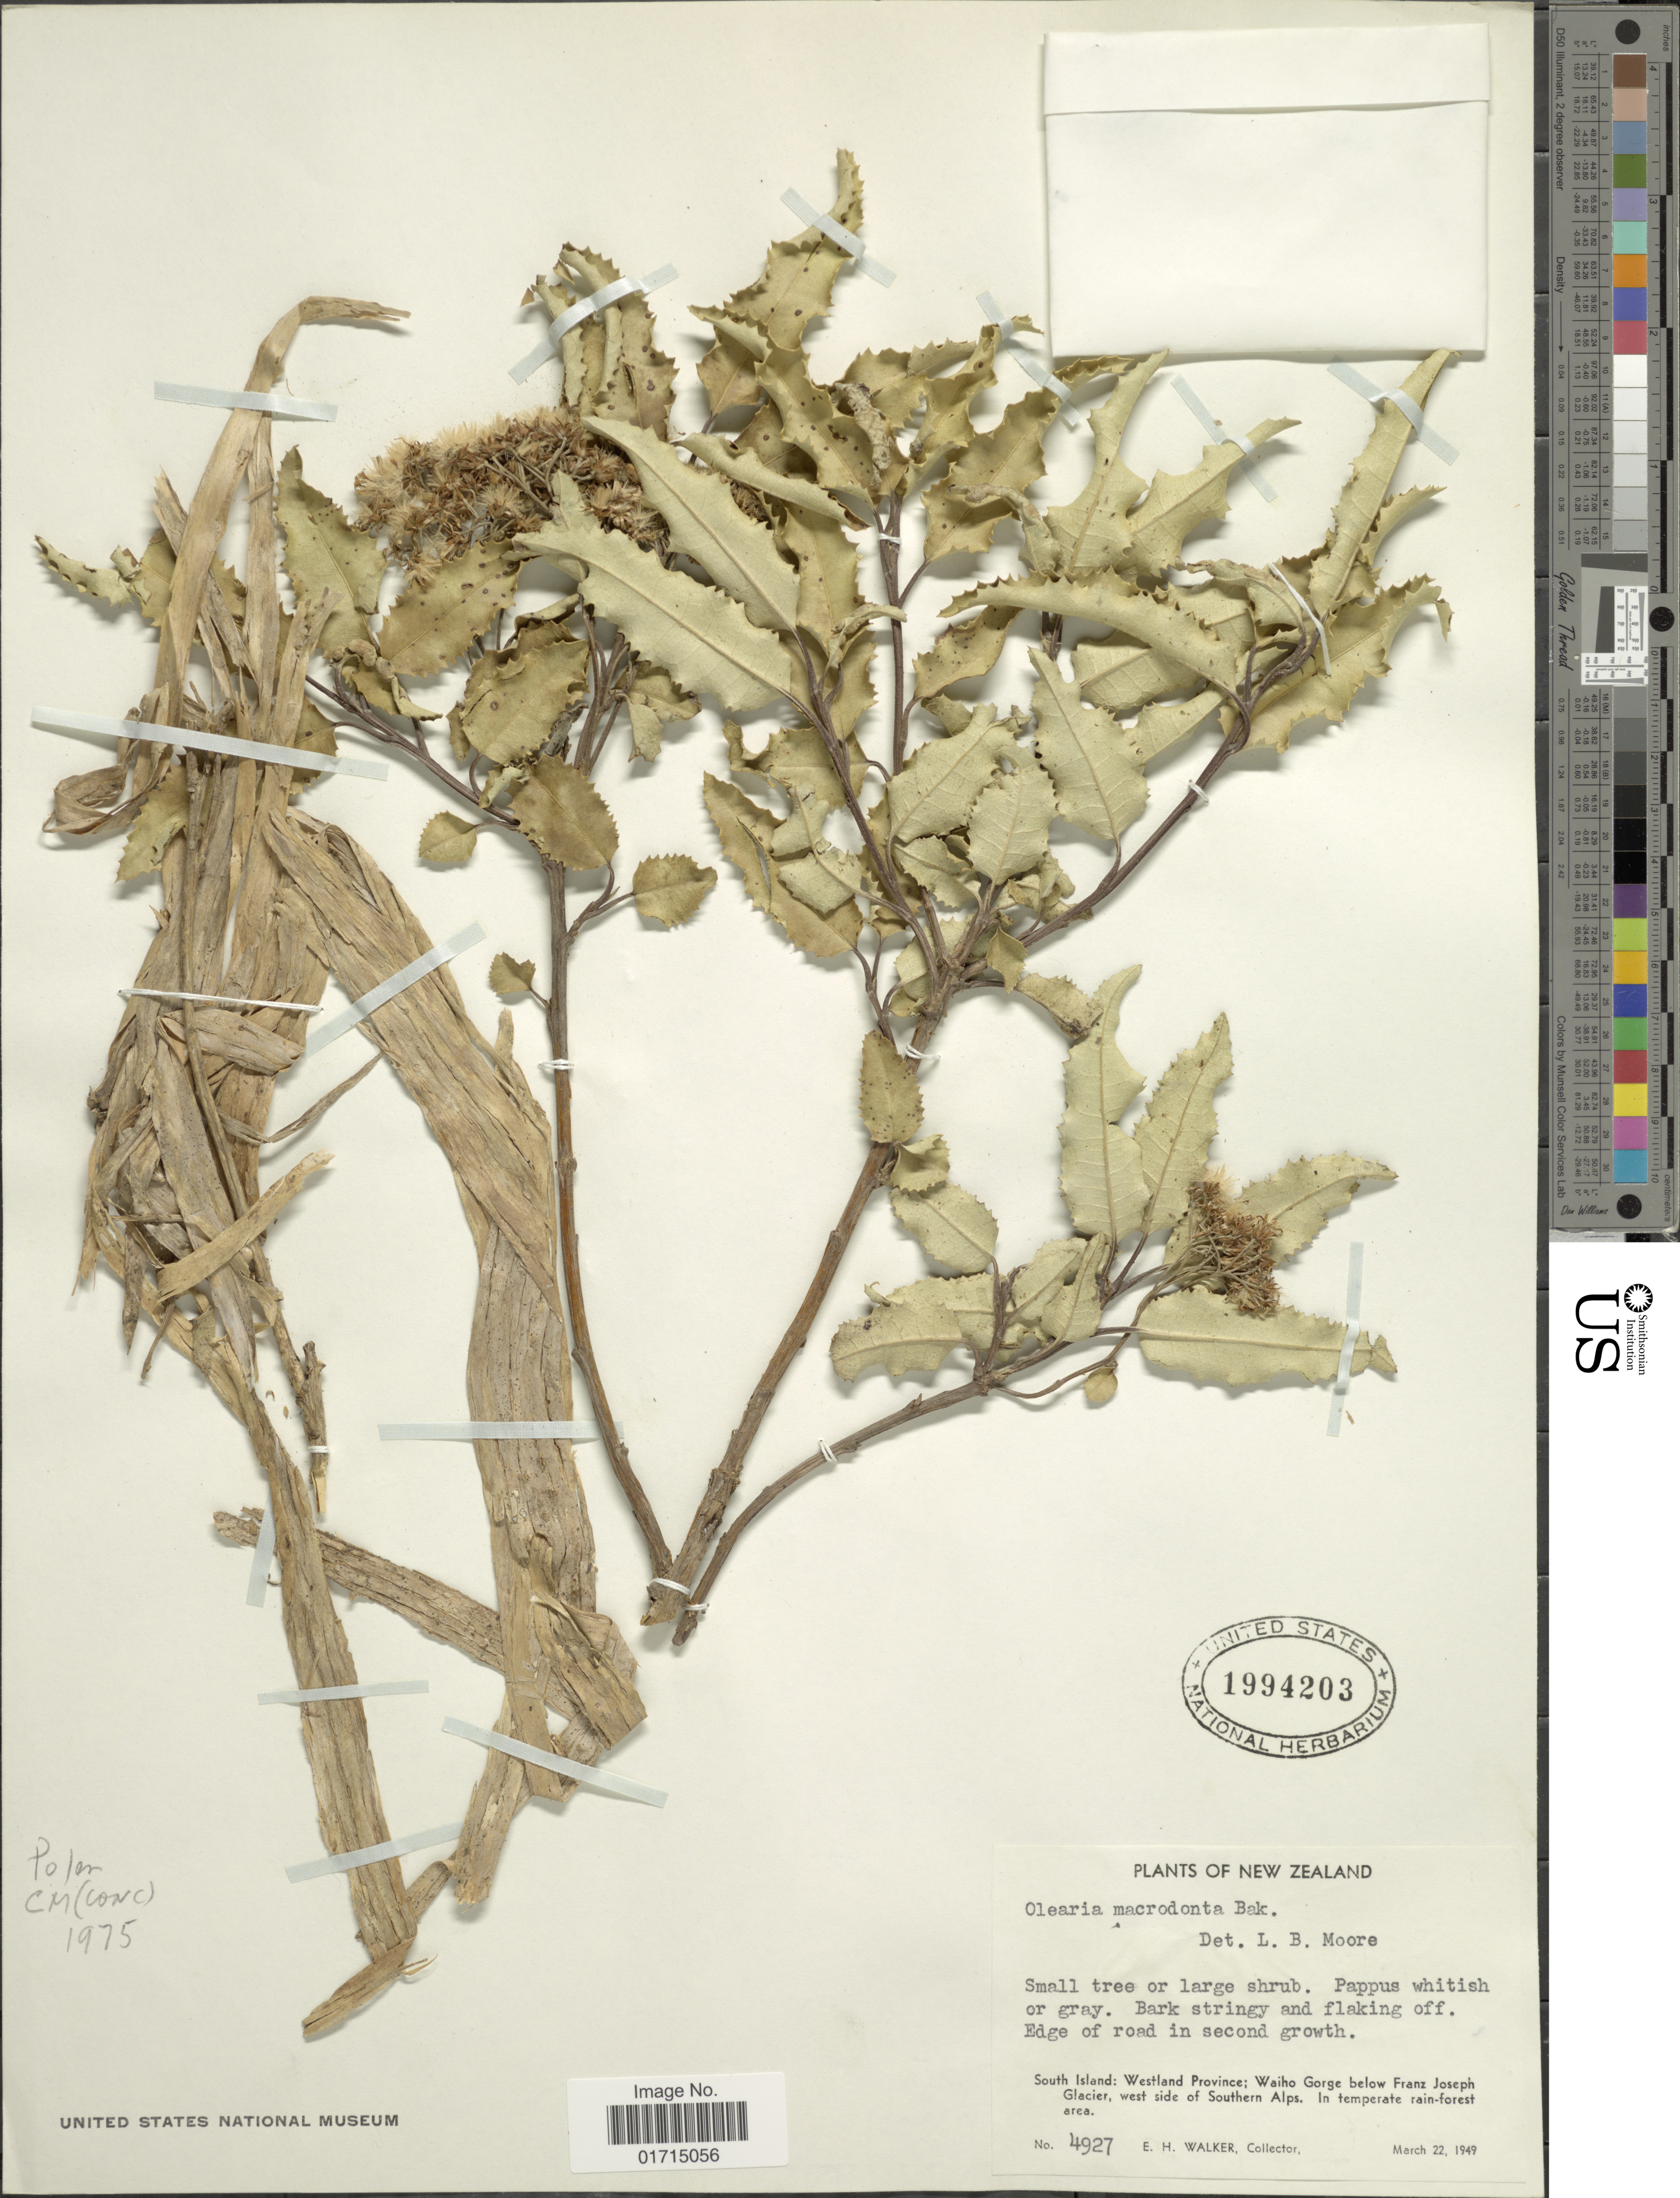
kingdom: Plantae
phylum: Tracheophyta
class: Magnoliopsida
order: Asterales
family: Asteraceae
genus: Olearia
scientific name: Olearia macrodonta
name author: Baker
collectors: E. H. Walker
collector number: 4927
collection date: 1949-03-22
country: New Zealand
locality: New Zealand. South Island: Westland Province; Waiho Gorge below Franz Joseph Glacier, west side of Southern Alps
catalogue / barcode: US 1994203